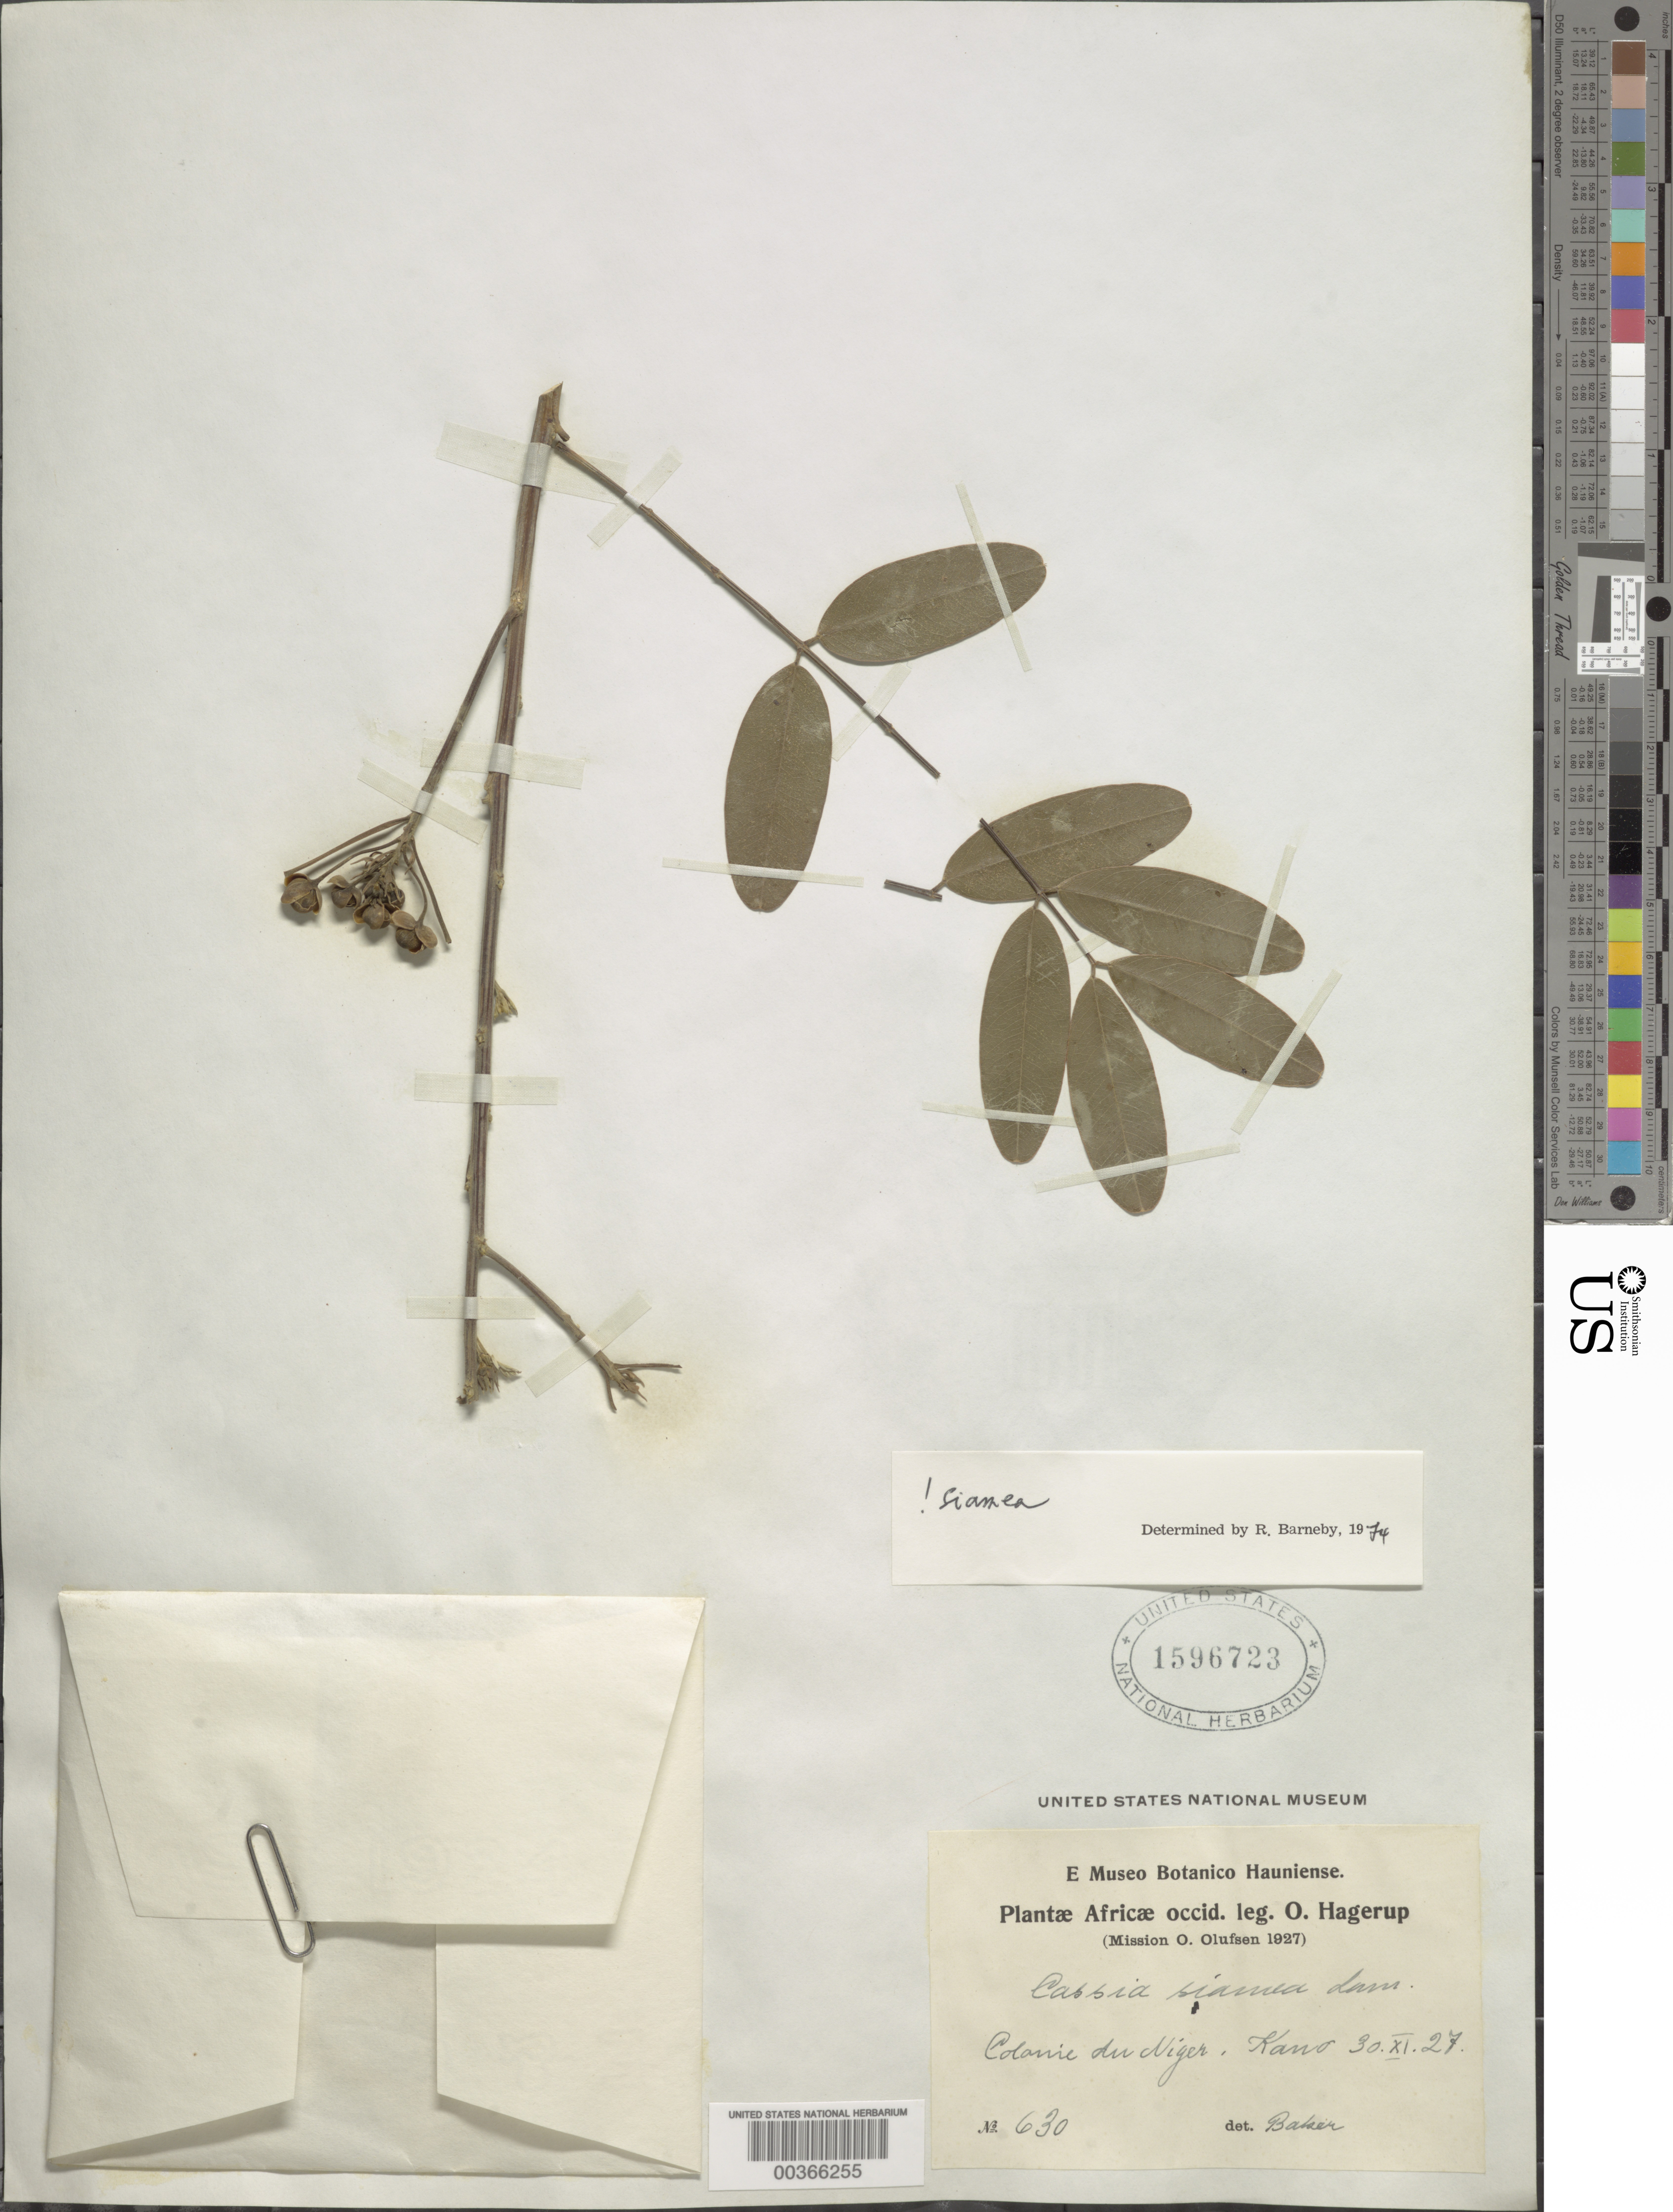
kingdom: Plantae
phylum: Tracheophyta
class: Magnoliopsida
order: Fabales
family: Fabaceae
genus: Senna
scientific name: Senna siamea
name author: (Lam.) H.S. Irwin & Barneby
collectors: O. Hagerup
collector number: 630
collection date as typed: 30 Nov 1927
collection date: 1927-11-30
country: Niger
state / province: Zinder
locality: Kano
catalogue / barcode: US 1596723